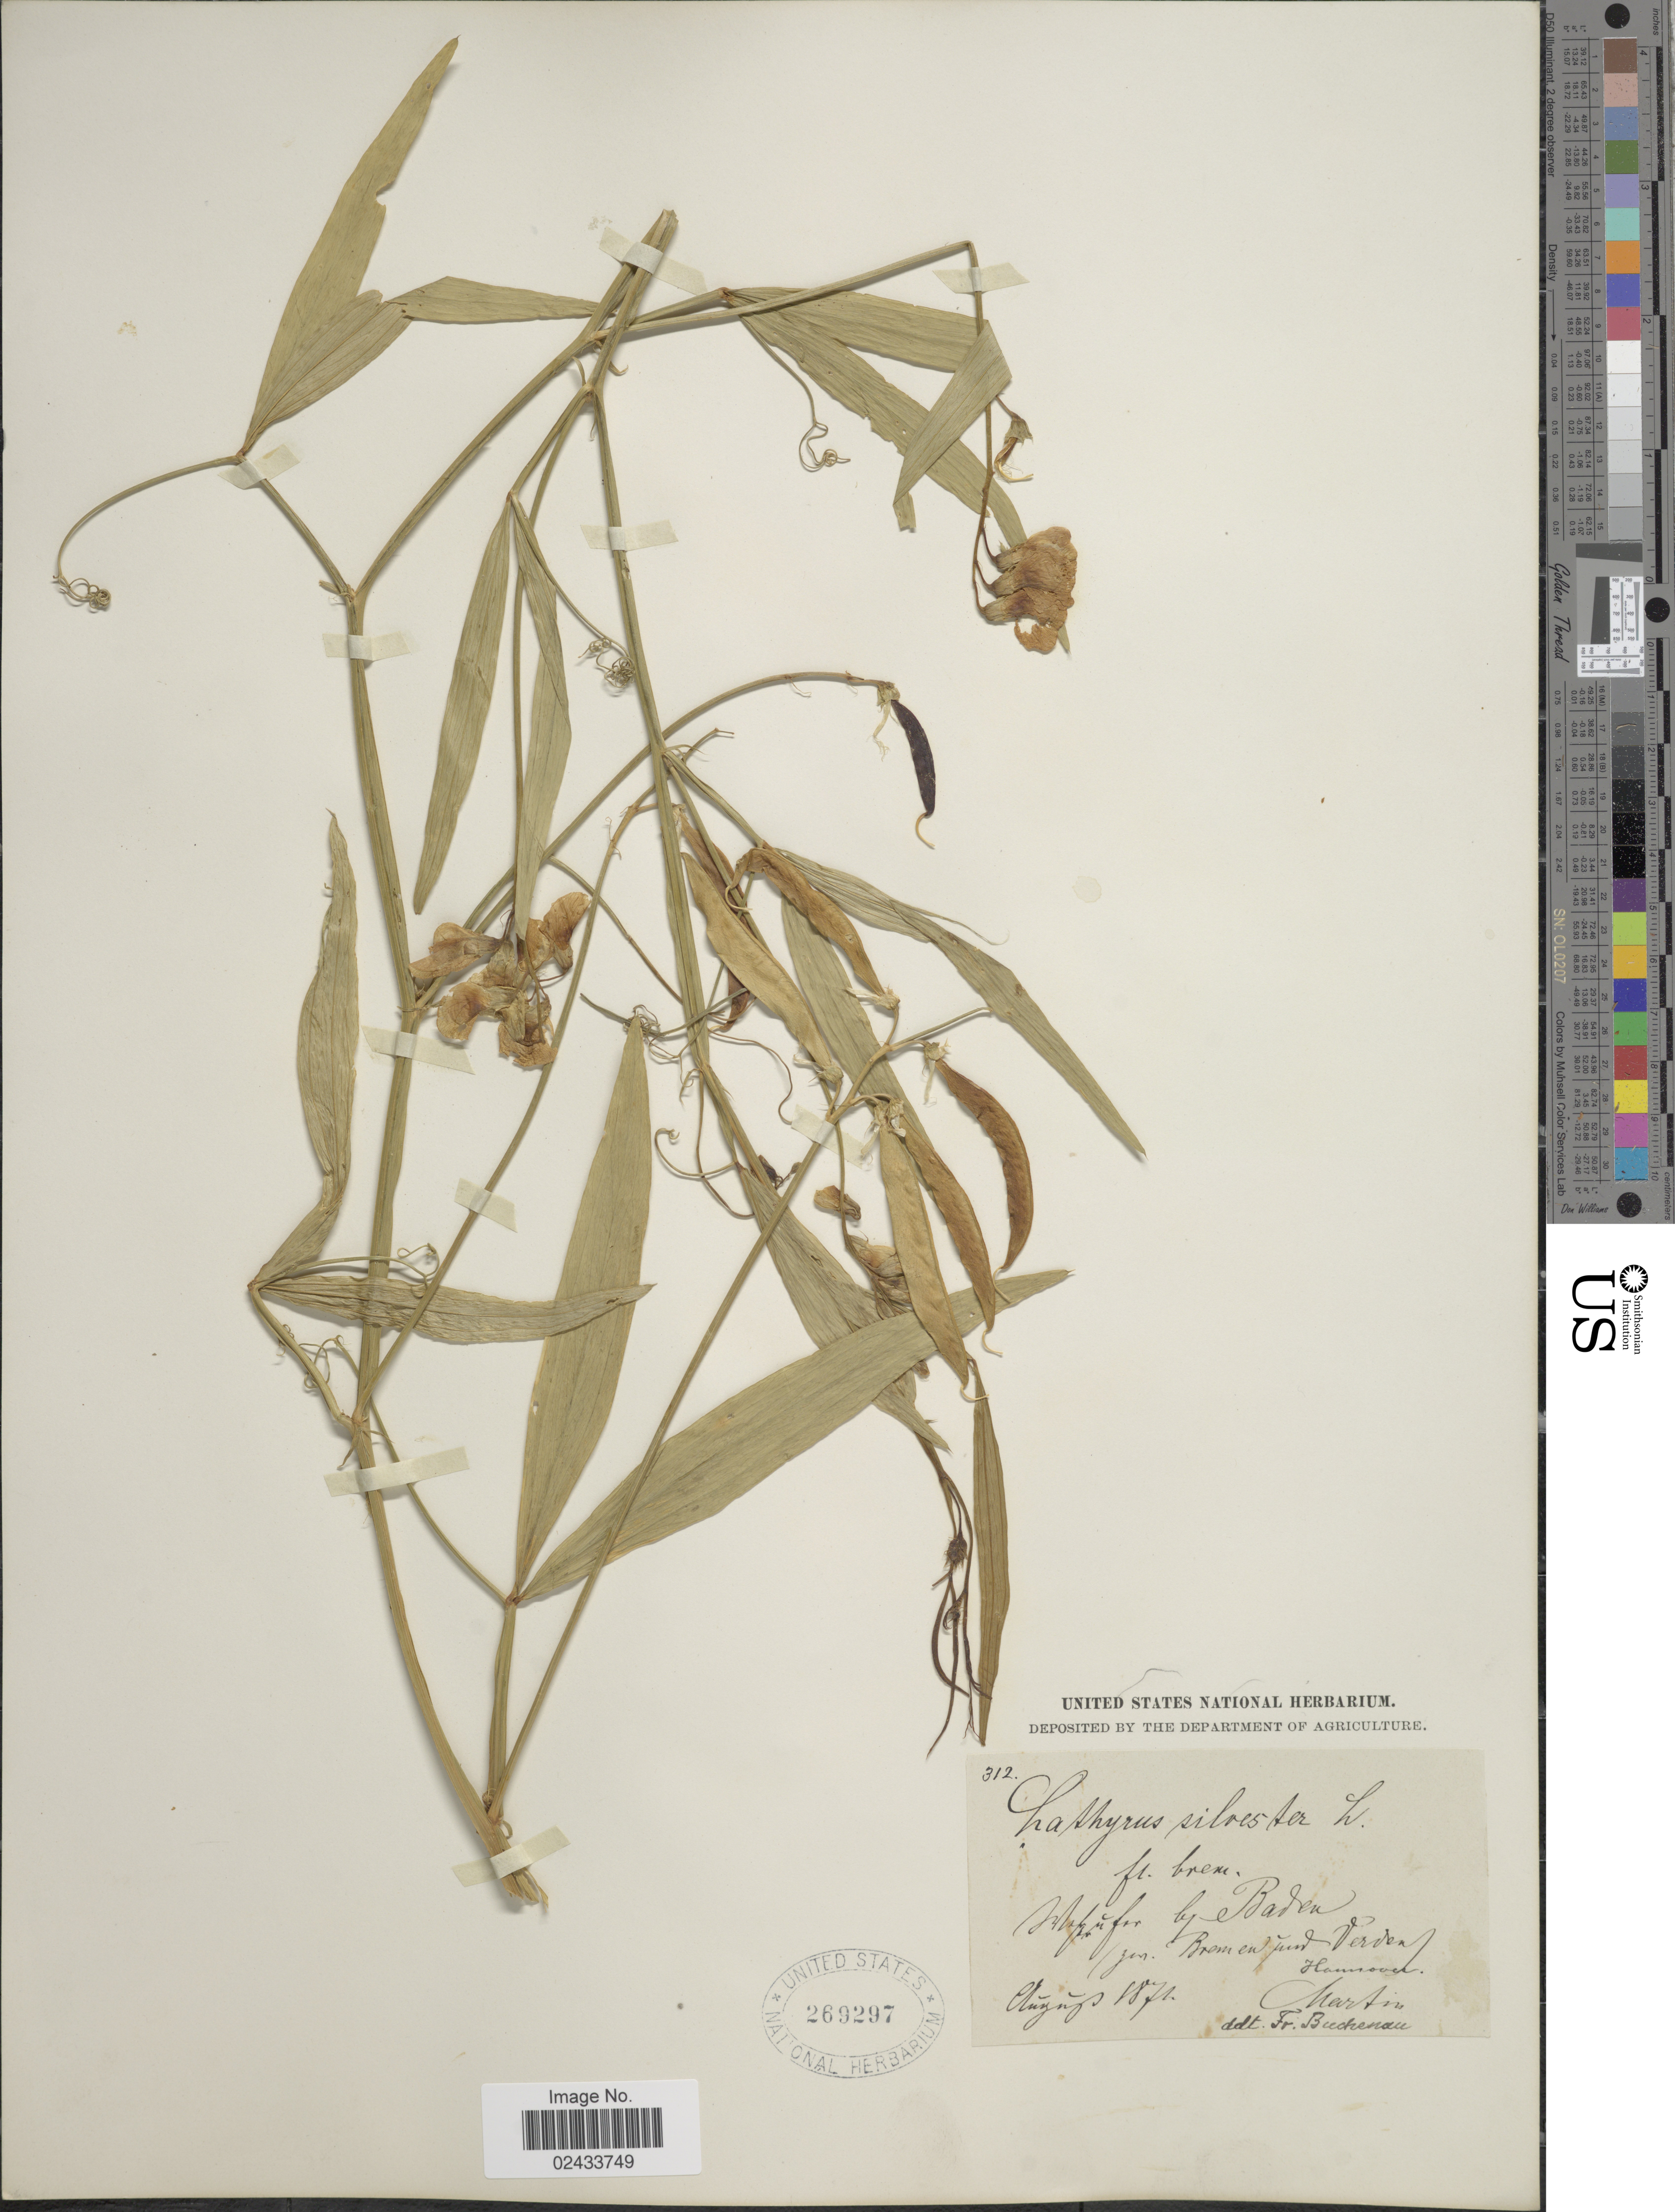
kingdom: Plantae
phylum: Tracheophyta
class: Magnoliopsida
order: Fabales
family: Fabaceae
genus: Lathyrus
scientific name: Lathyrus sylvestris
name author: L.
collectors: Baden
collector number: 312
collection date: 1871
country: Germany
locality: (zen. Brom en fund Verden) Hannover [interpreted]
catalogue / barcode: US 269297